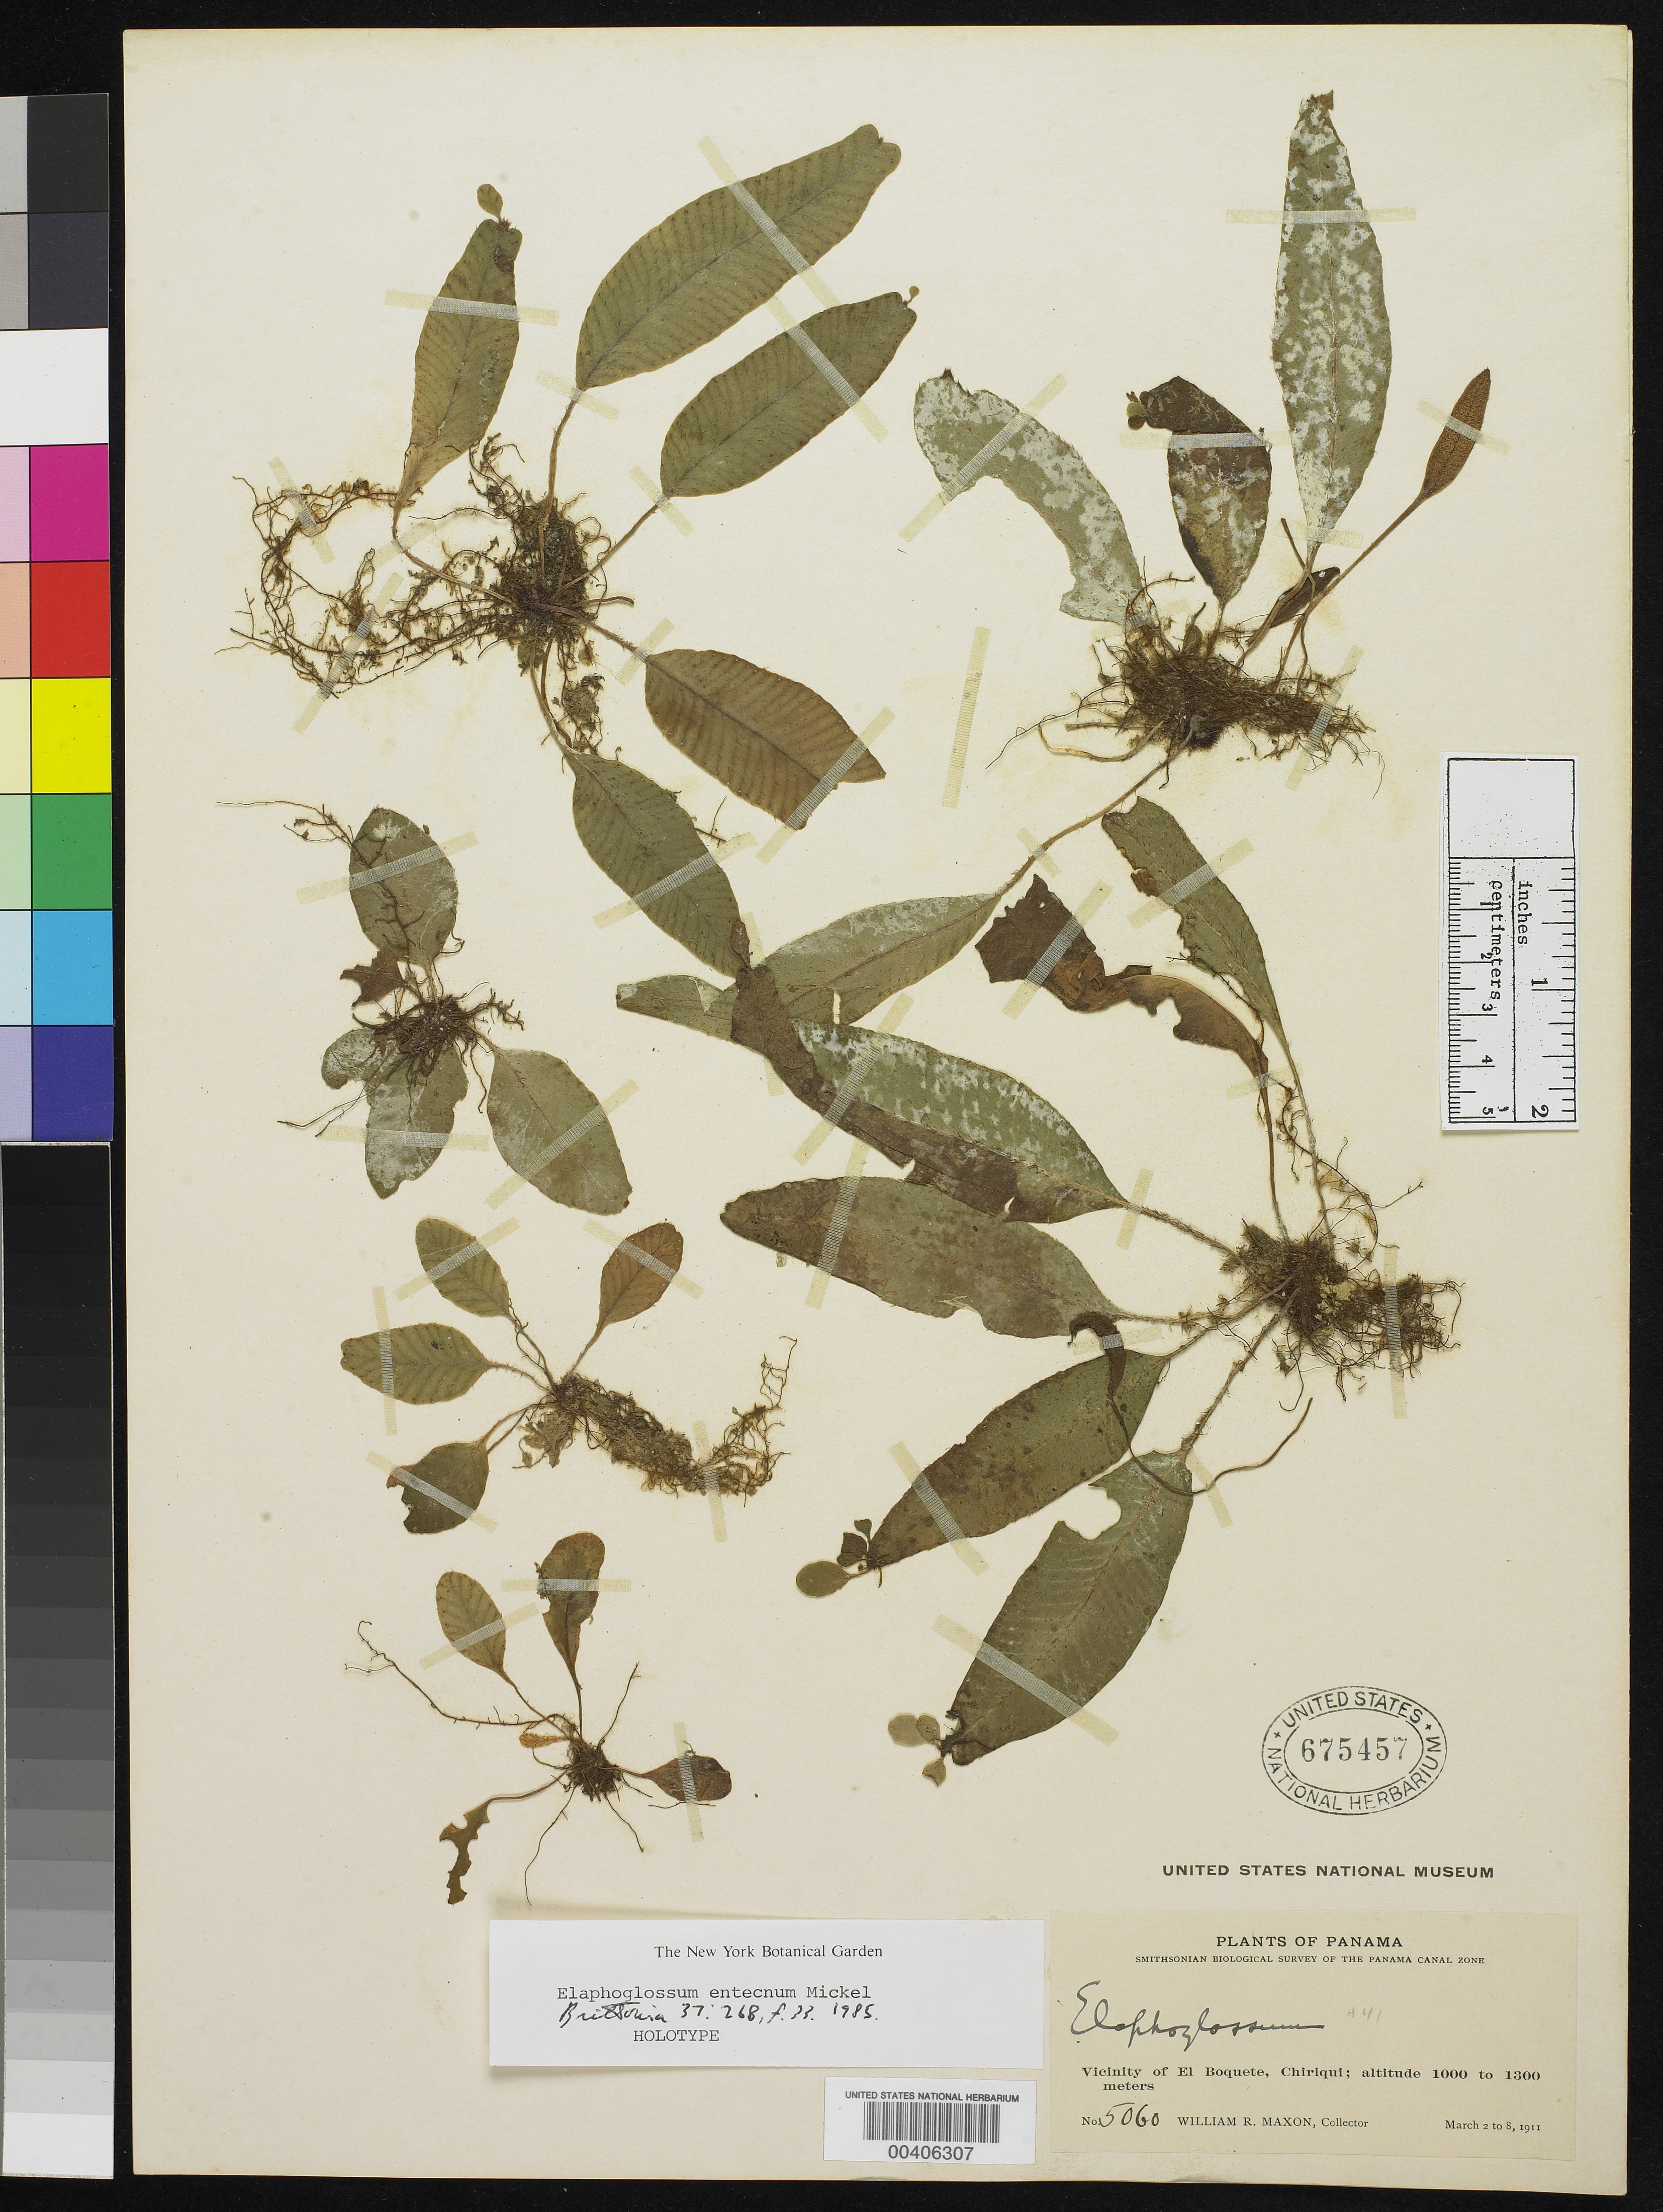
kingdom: Plantae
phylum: Tracheophyta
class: Polypodiopsida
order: Polypodiales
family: Dryopteridaceae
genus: Elaphoglossum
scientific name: Elaphoglossum entecnum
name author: Mickel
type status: Holotype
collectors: W. R. Maxon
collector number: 5060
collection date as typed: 02 Mar 1911 to 08 Mar 1911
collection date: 1911-03-02/1911-03-08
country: Panama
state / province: Chiriquí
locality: Vicinity of el Boquete.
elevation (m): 1000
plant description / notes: US has 3 sheets of this collection, USNH 675455, 675456 (both annotated as holotype) & 675457 (originally annotated as isotype).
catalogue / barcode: US 675457